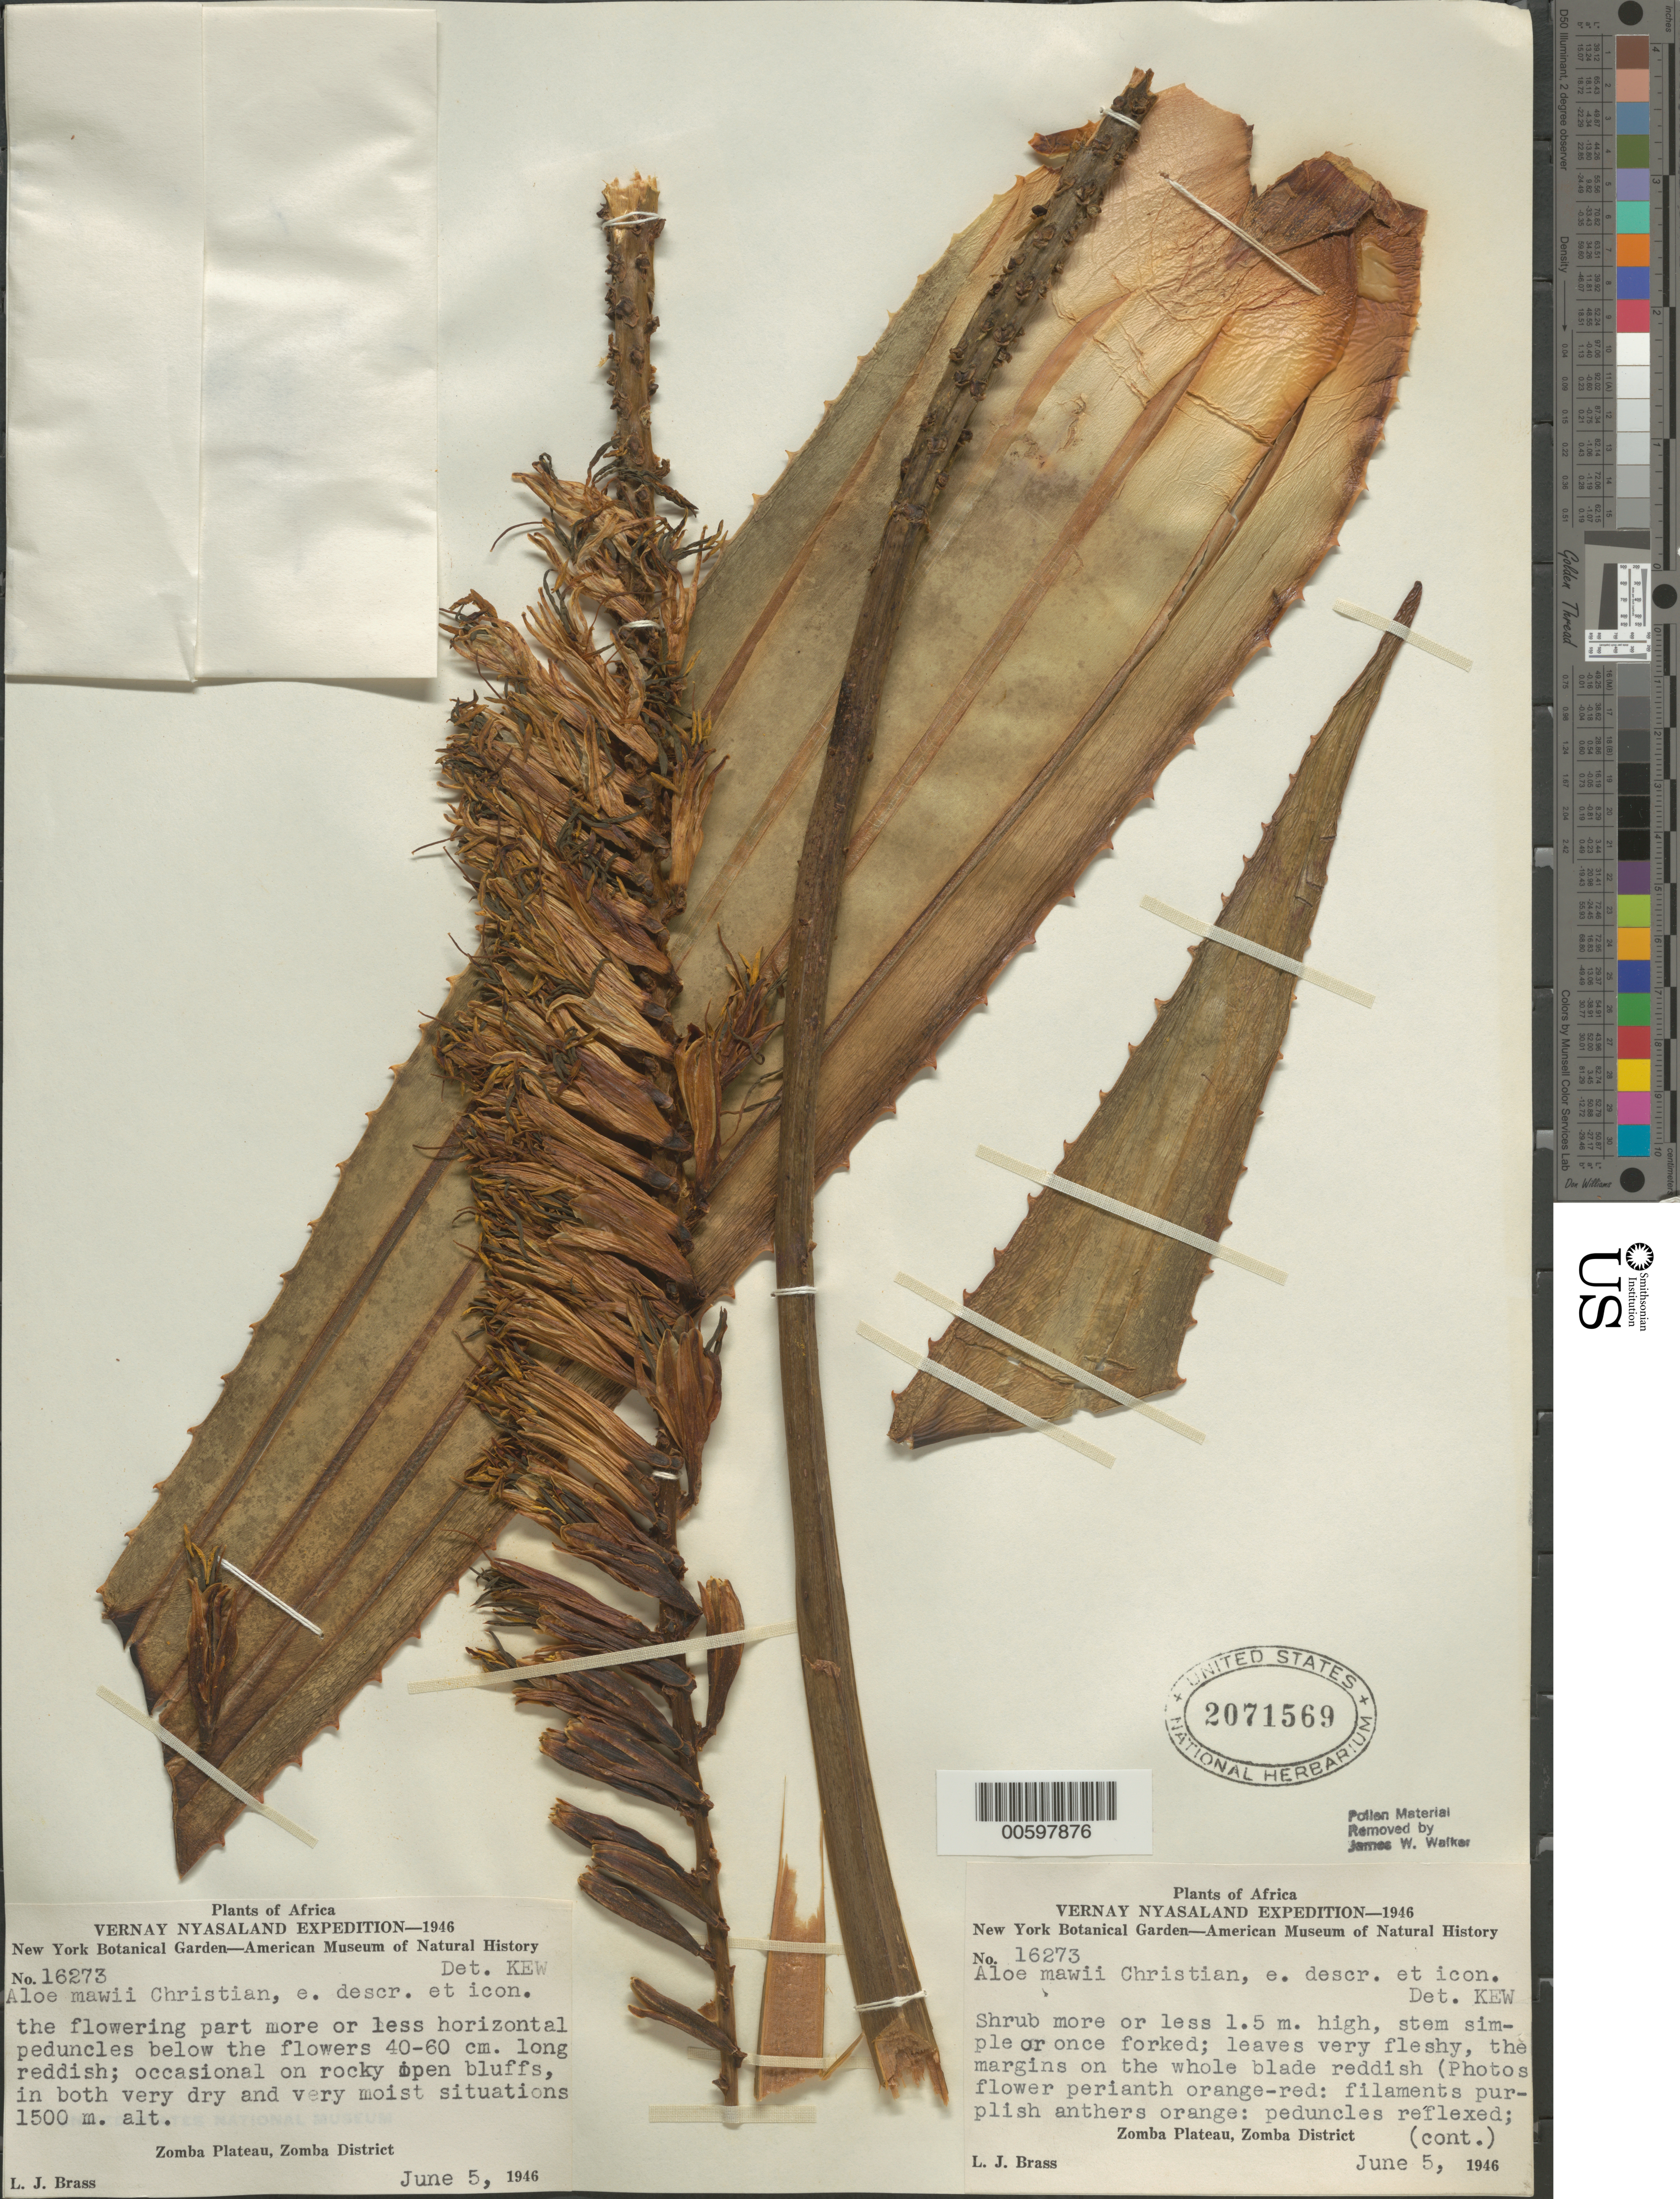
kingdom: Plantae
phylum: Tracheophyta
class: Liliopsida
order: Asparagales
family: Asphodelaceae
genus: Aloe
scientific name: Aloe christianii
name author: Reynolds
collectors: L. J. Brass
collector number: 16273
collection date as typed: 05 Jun 1946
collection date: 1946-06-05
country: Malawi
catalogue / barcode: US 2071569